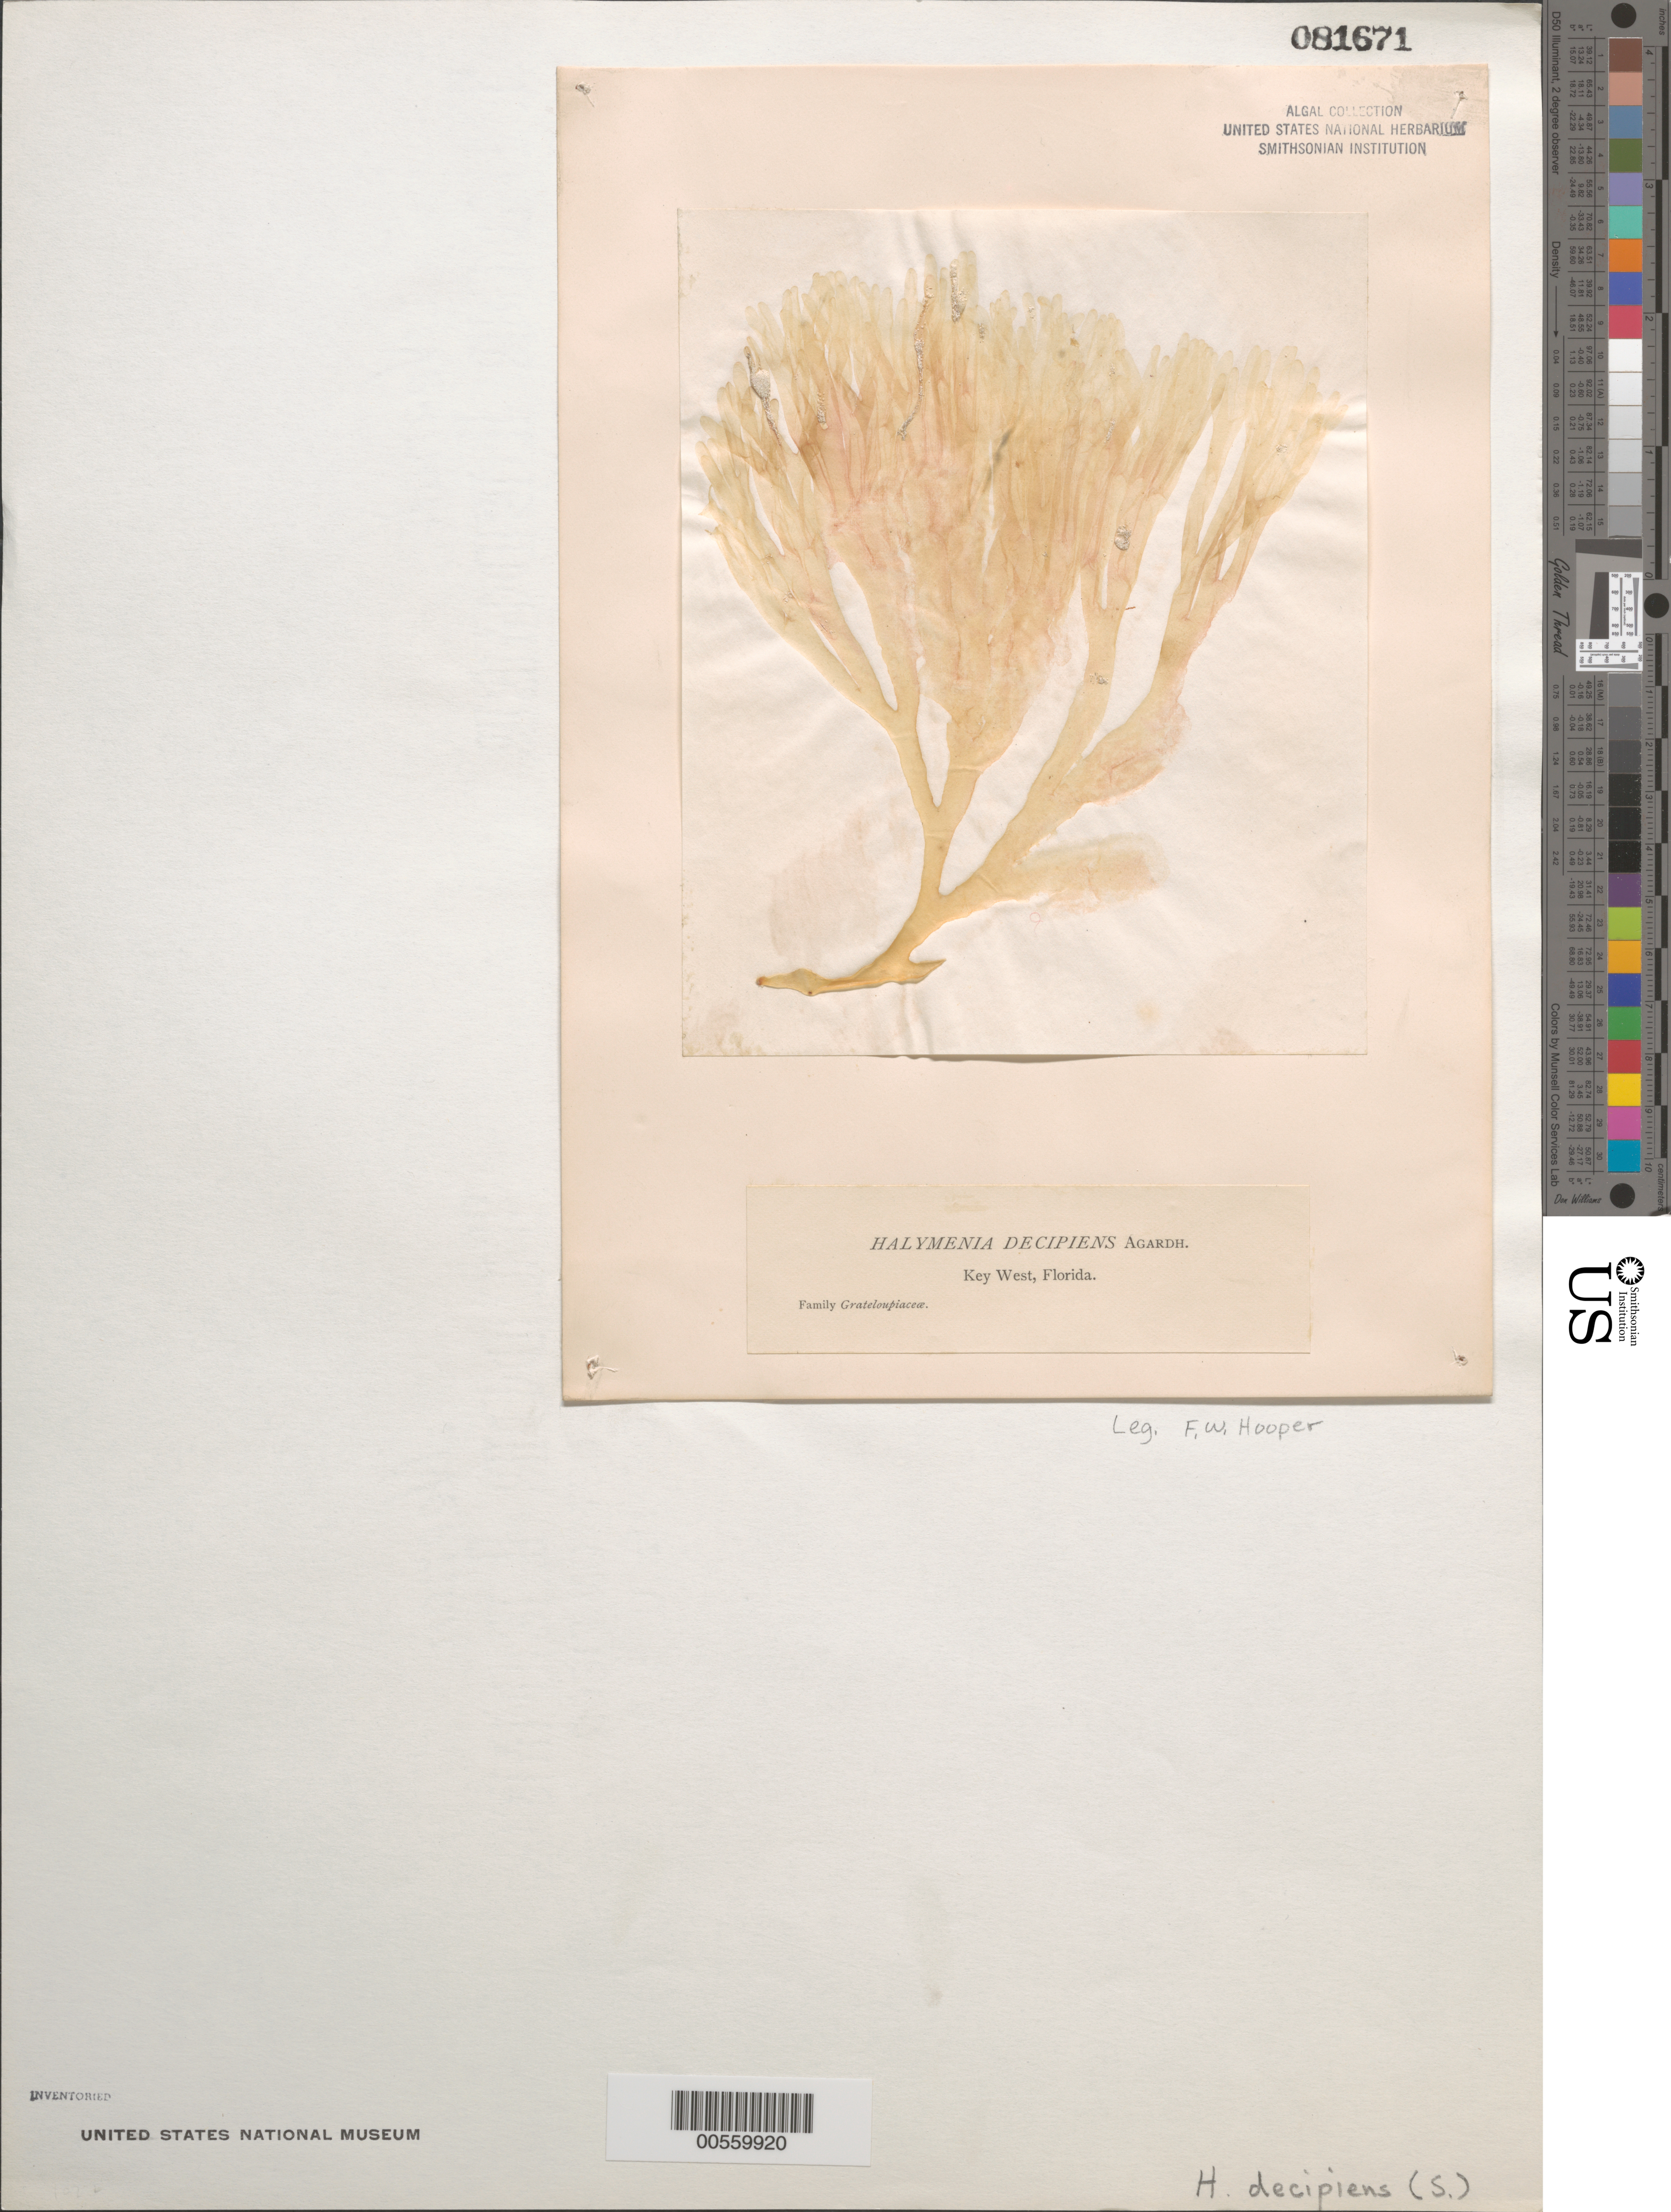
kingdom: Plantae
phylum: Rhodophyta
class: Florideophyceae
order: Halymeniales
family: Halymeniaceae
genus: Halymenia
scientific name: Halymenia elongata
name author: C. Agardh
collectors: F. Hooper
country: United States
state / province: Florida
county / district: Monroe County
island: Key West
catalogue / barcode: US 81671